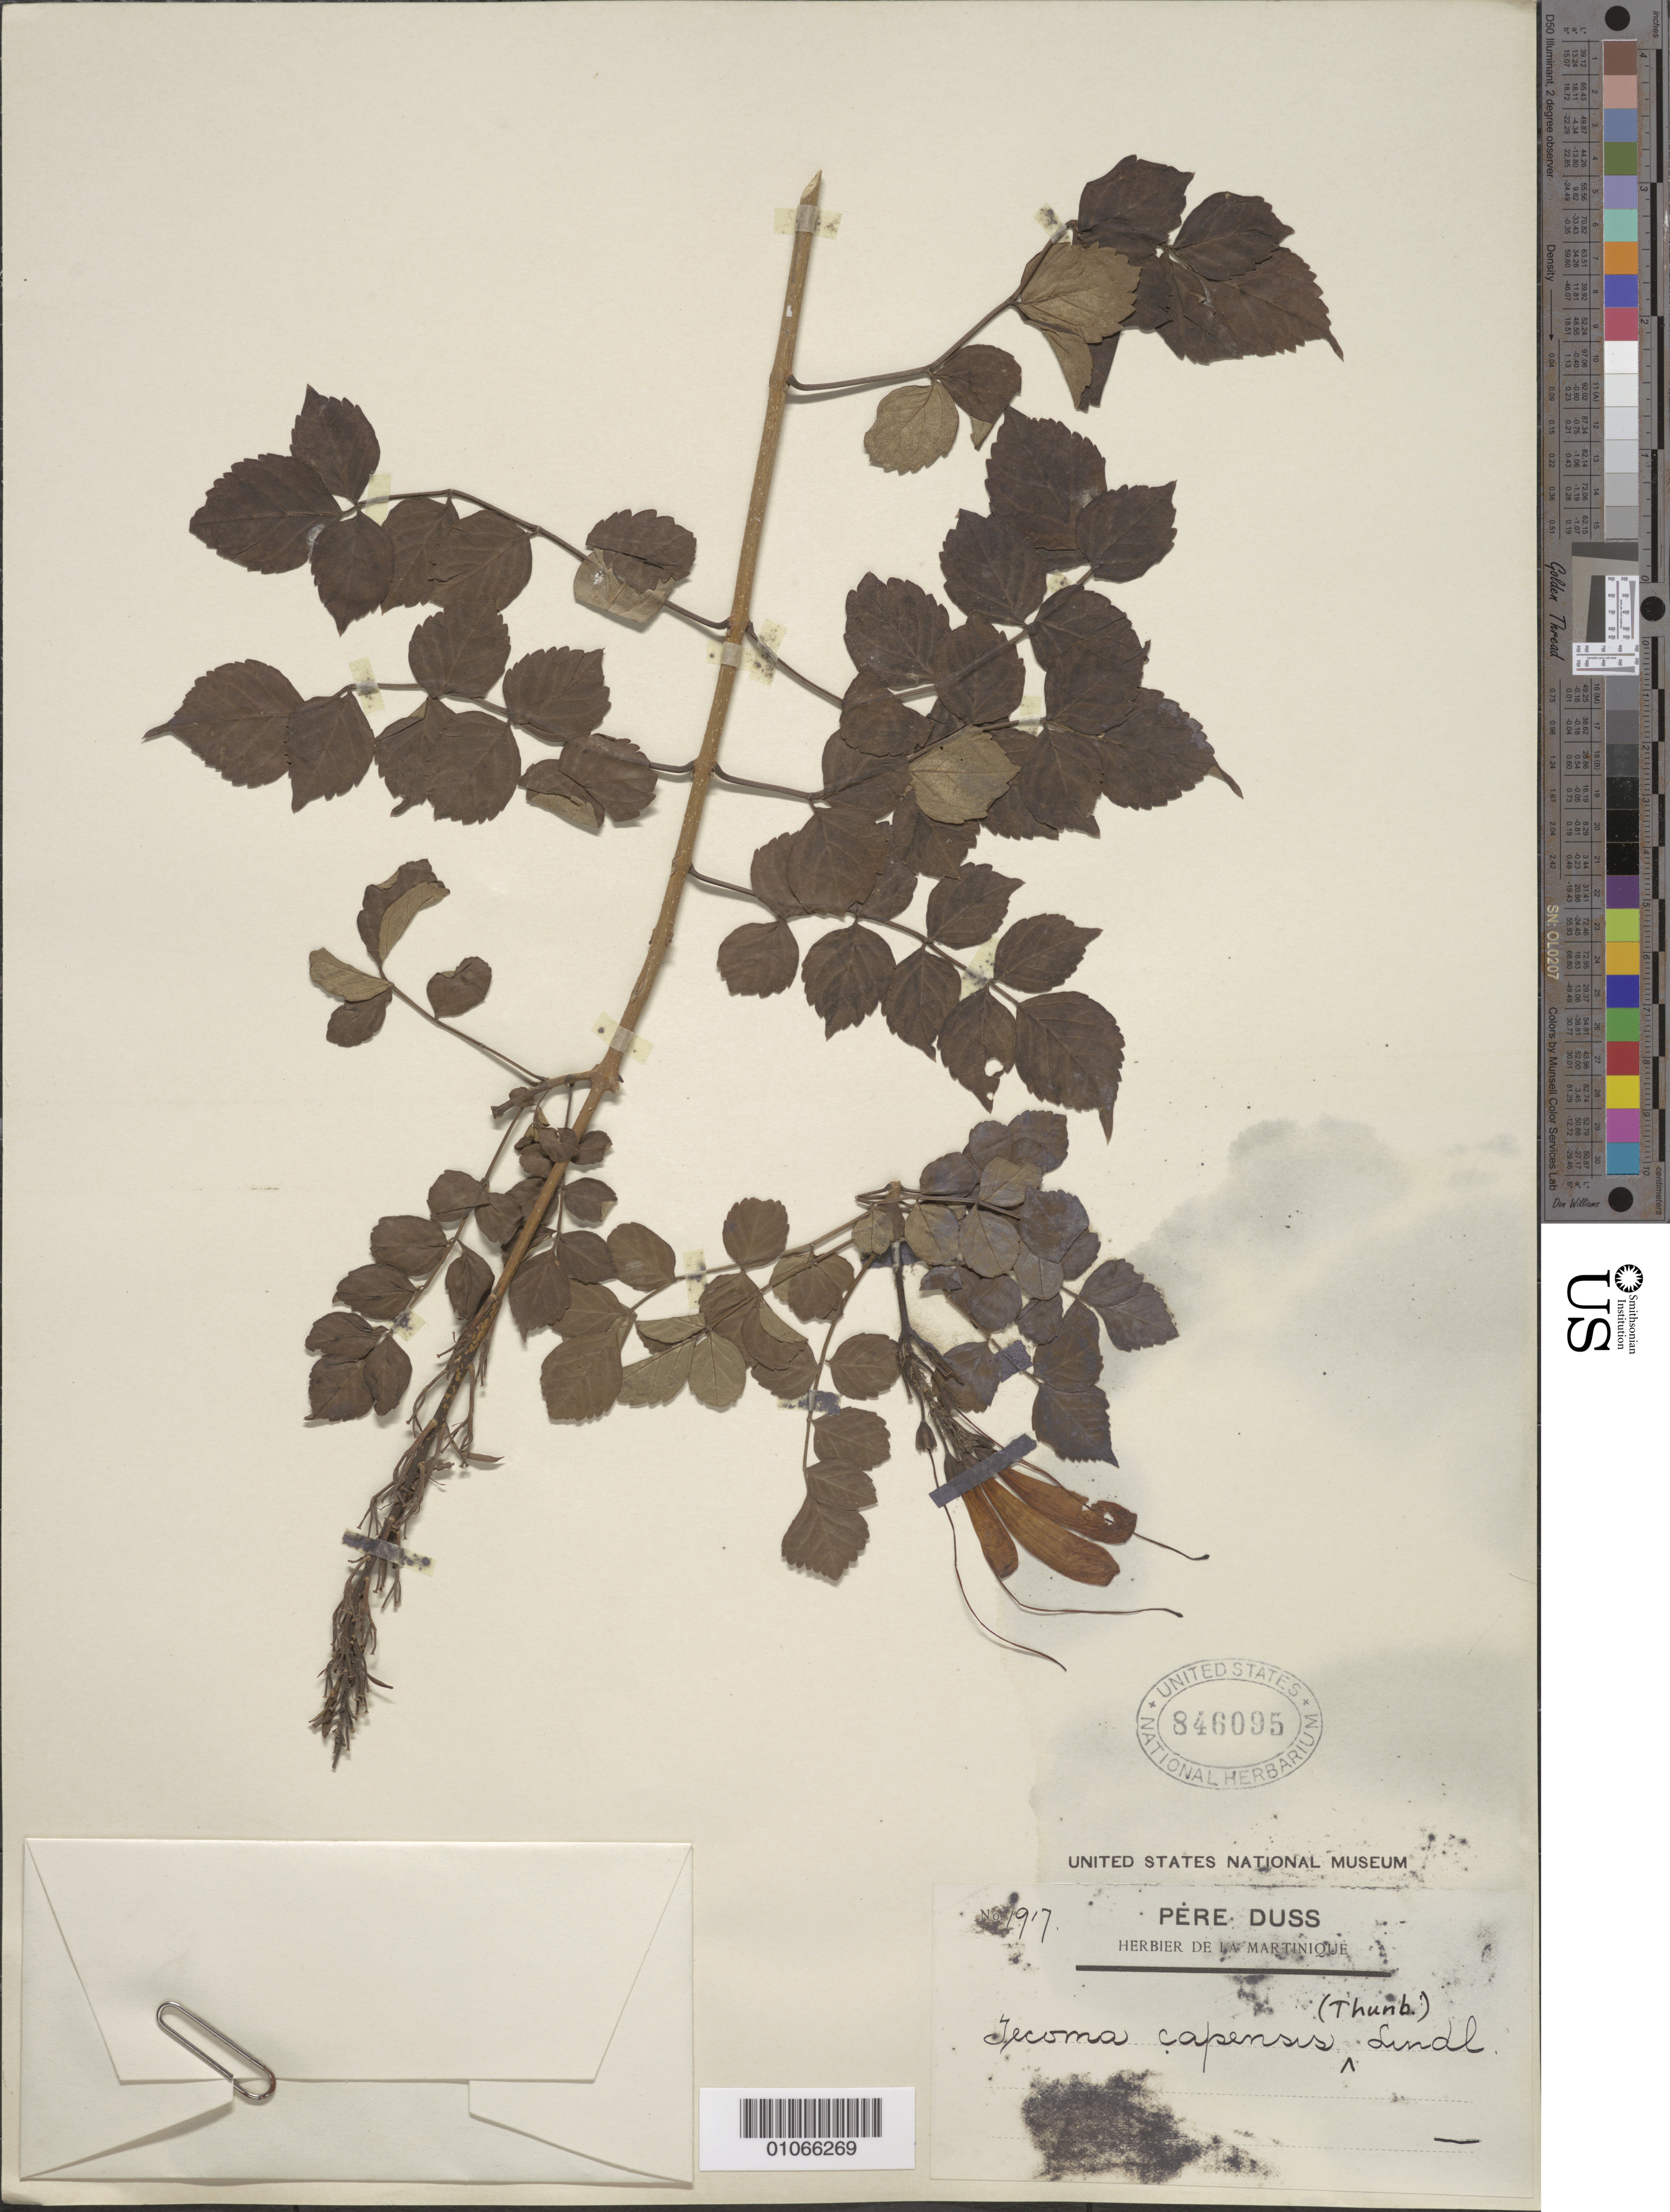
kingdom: Plantae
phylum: Tracheophyta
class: Magnoliopsida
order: Lamiales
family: Bignoniaceae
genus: Tecoma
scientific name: Tecoma capensis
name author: (Thunb.) Lindl.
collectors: Père Duss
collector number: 1917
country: Martinique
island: Martinique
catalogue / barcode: US 846095